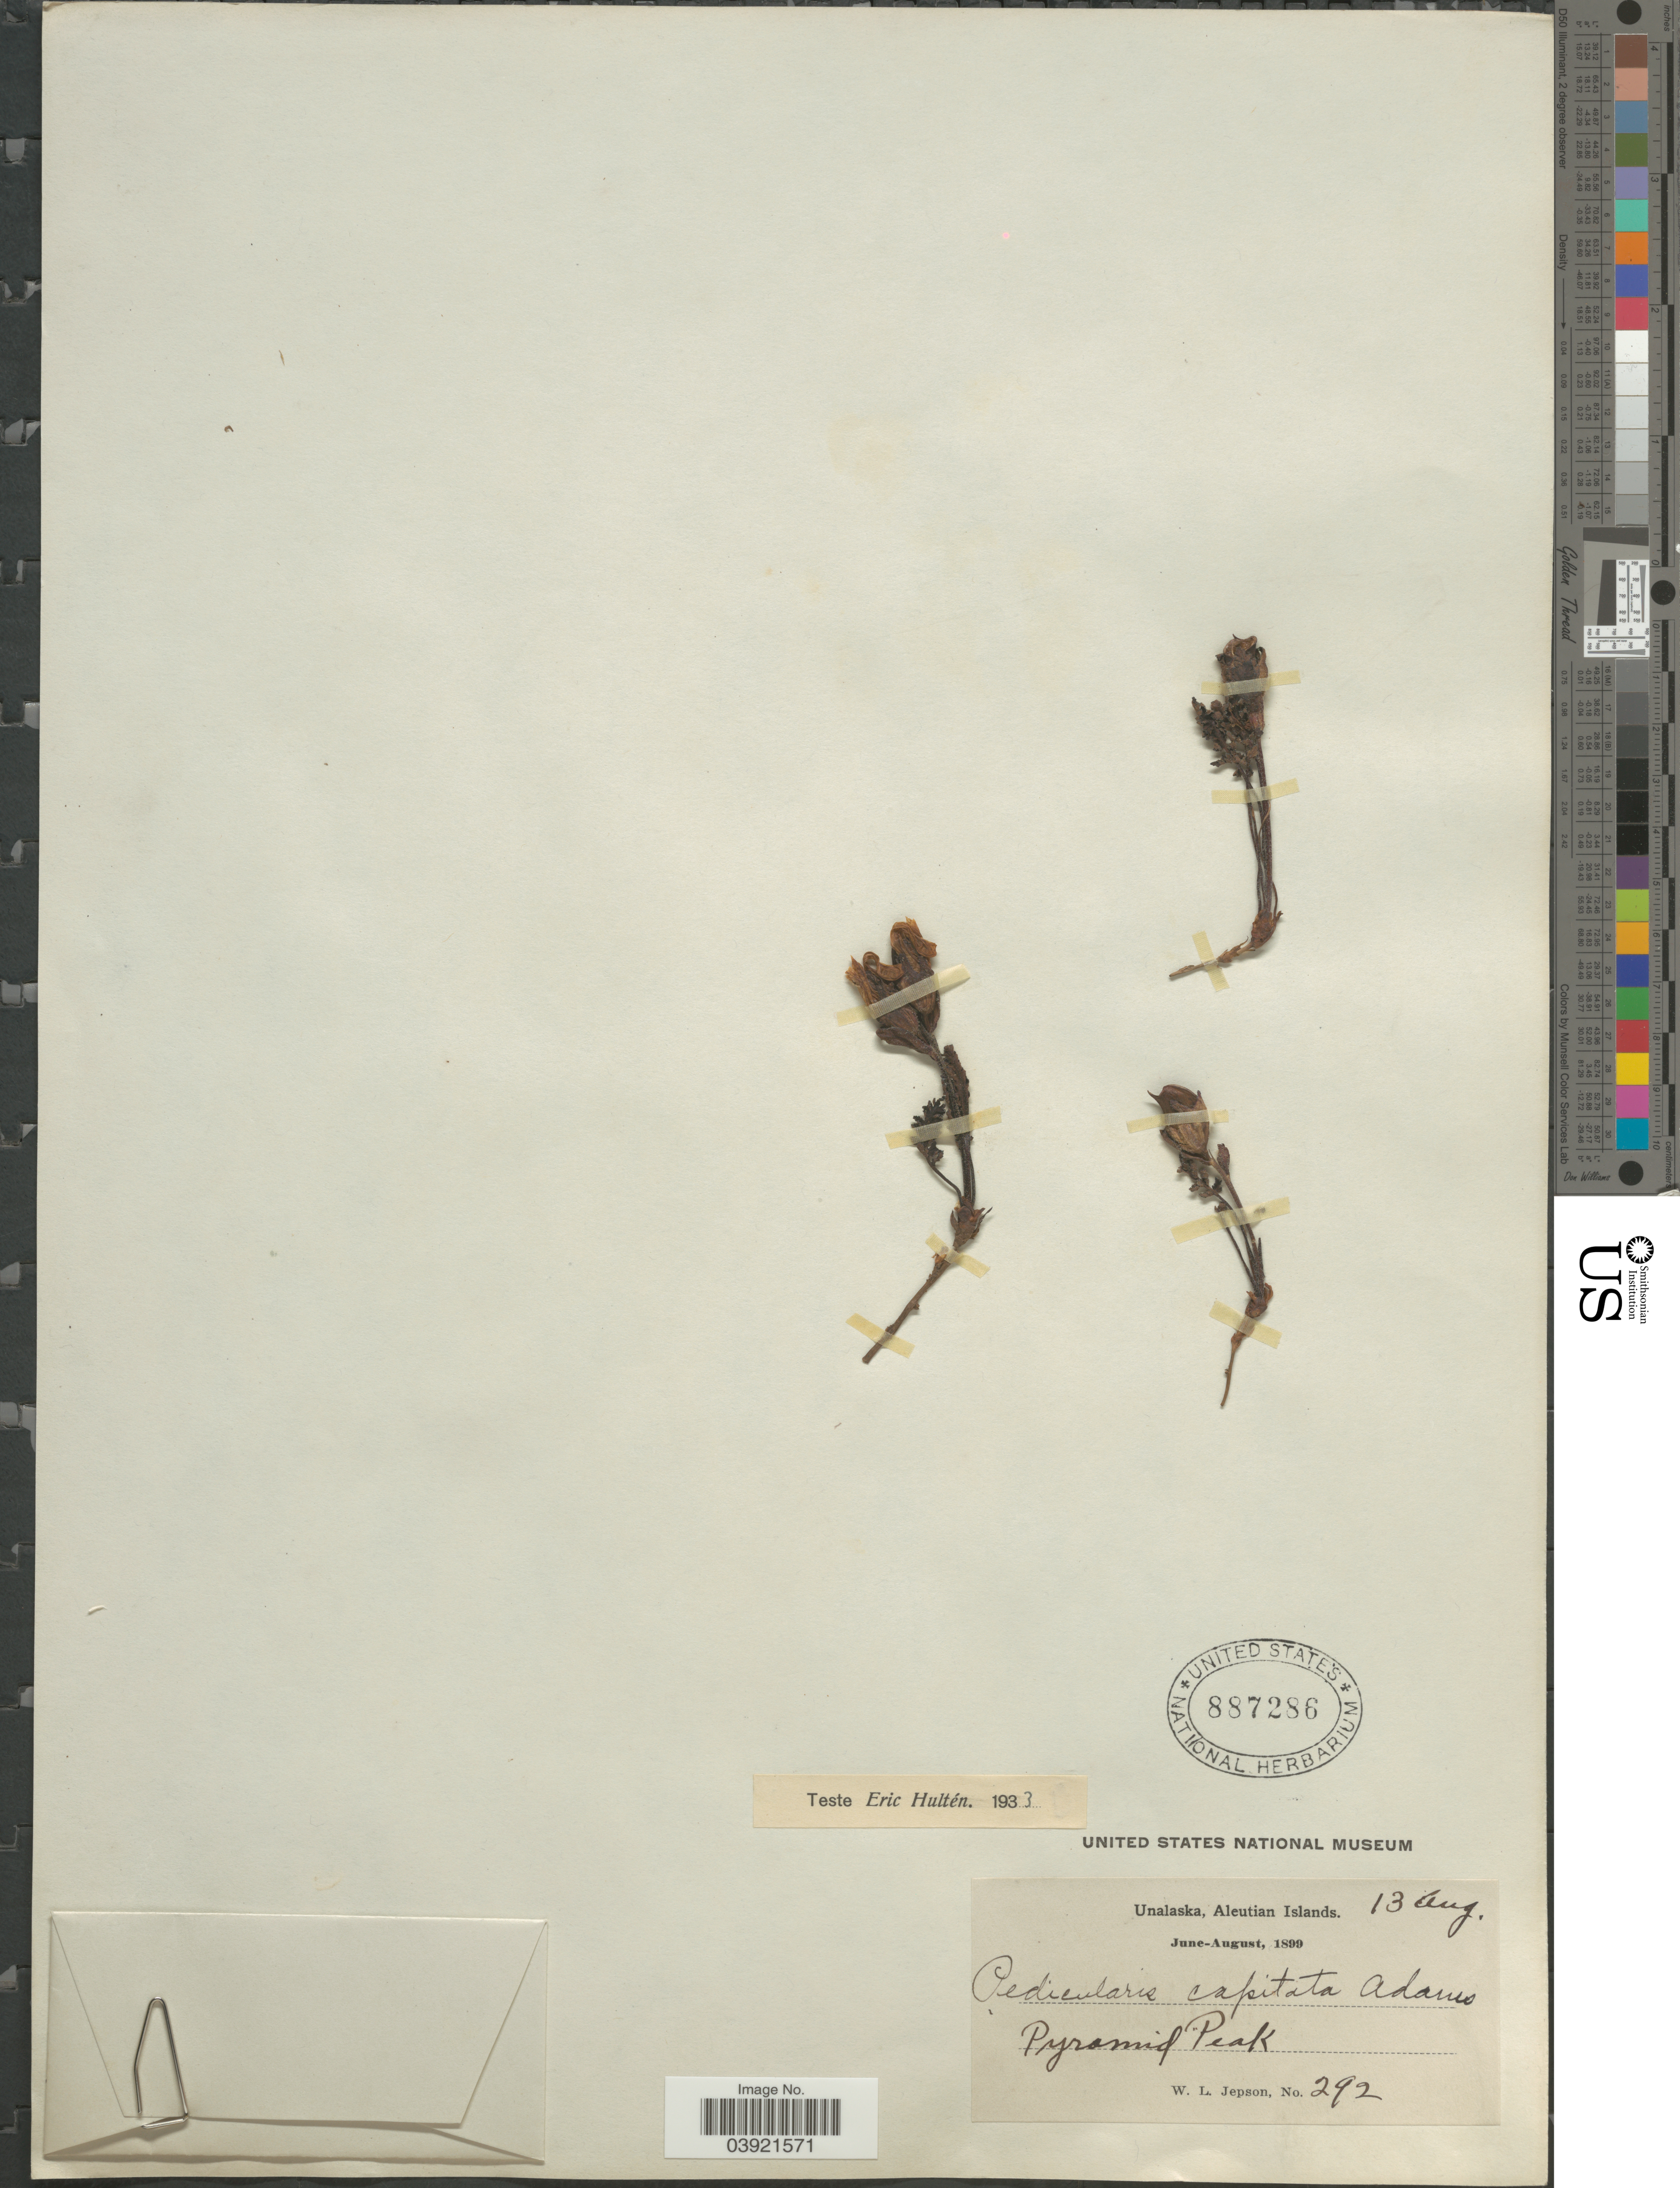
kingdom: Plantae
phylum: Tracheophyta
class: Magnoliopsida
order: Lamiales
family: Orobanchaceae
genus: Pedicularis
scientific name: Pedicularis capitata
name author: Adams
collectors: W. L. Jepson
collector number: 292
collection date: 1899-08-13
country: United States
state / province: Alaska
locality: Unalaska, Aleutian Islands. Pyramid Peak.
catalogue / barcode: US 887286